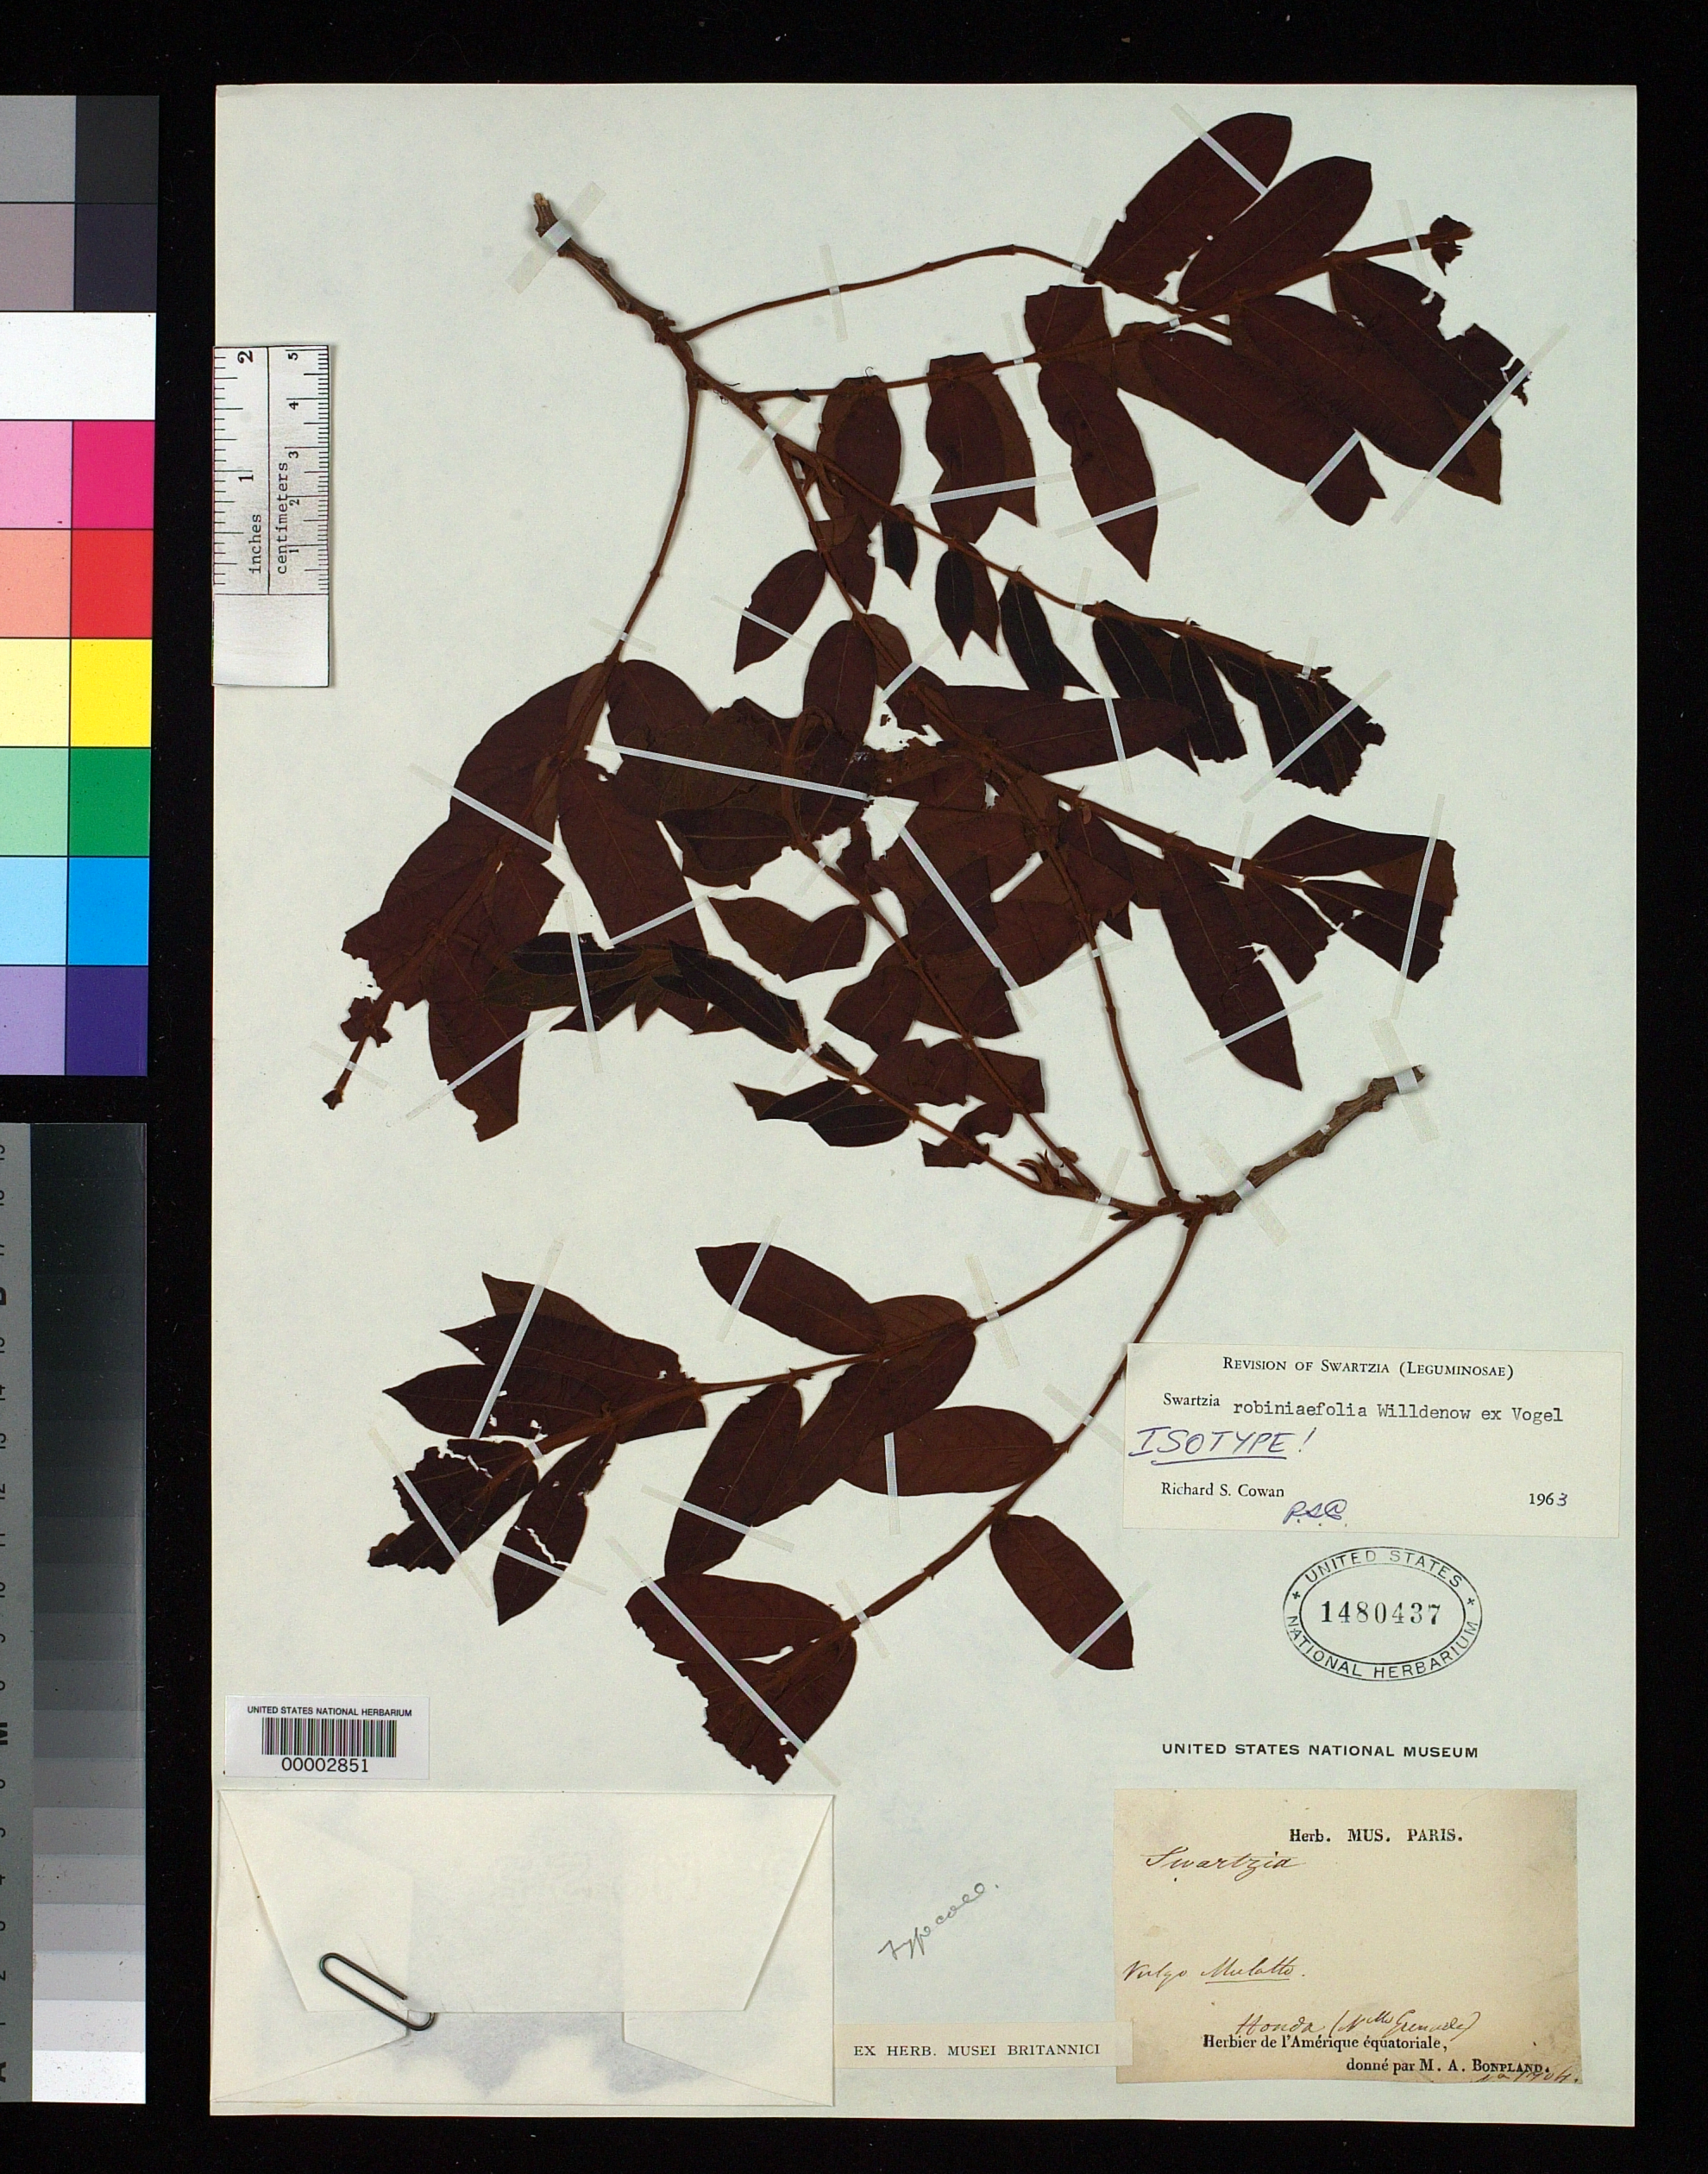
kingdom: Plantae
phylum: Tracheophyta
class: Magnoliopsida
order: Fabales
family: Fabaceae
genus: Swartzia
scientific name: Swartzia robiniifolia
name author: Willd. ex Vogel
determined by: Cowan, R. S.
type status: Isotype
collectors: A. J. A. Bonpland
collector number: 1704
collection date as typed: Jun 1801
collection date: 1801-06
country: Colombia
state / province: Tolima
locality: Honda.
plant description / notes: Species epithet published as "robiniaefolia".; Specimen probably ex Bonpland herbarium (name on label) but type collected by Humbold according to protologue.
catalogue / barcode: US 1480437